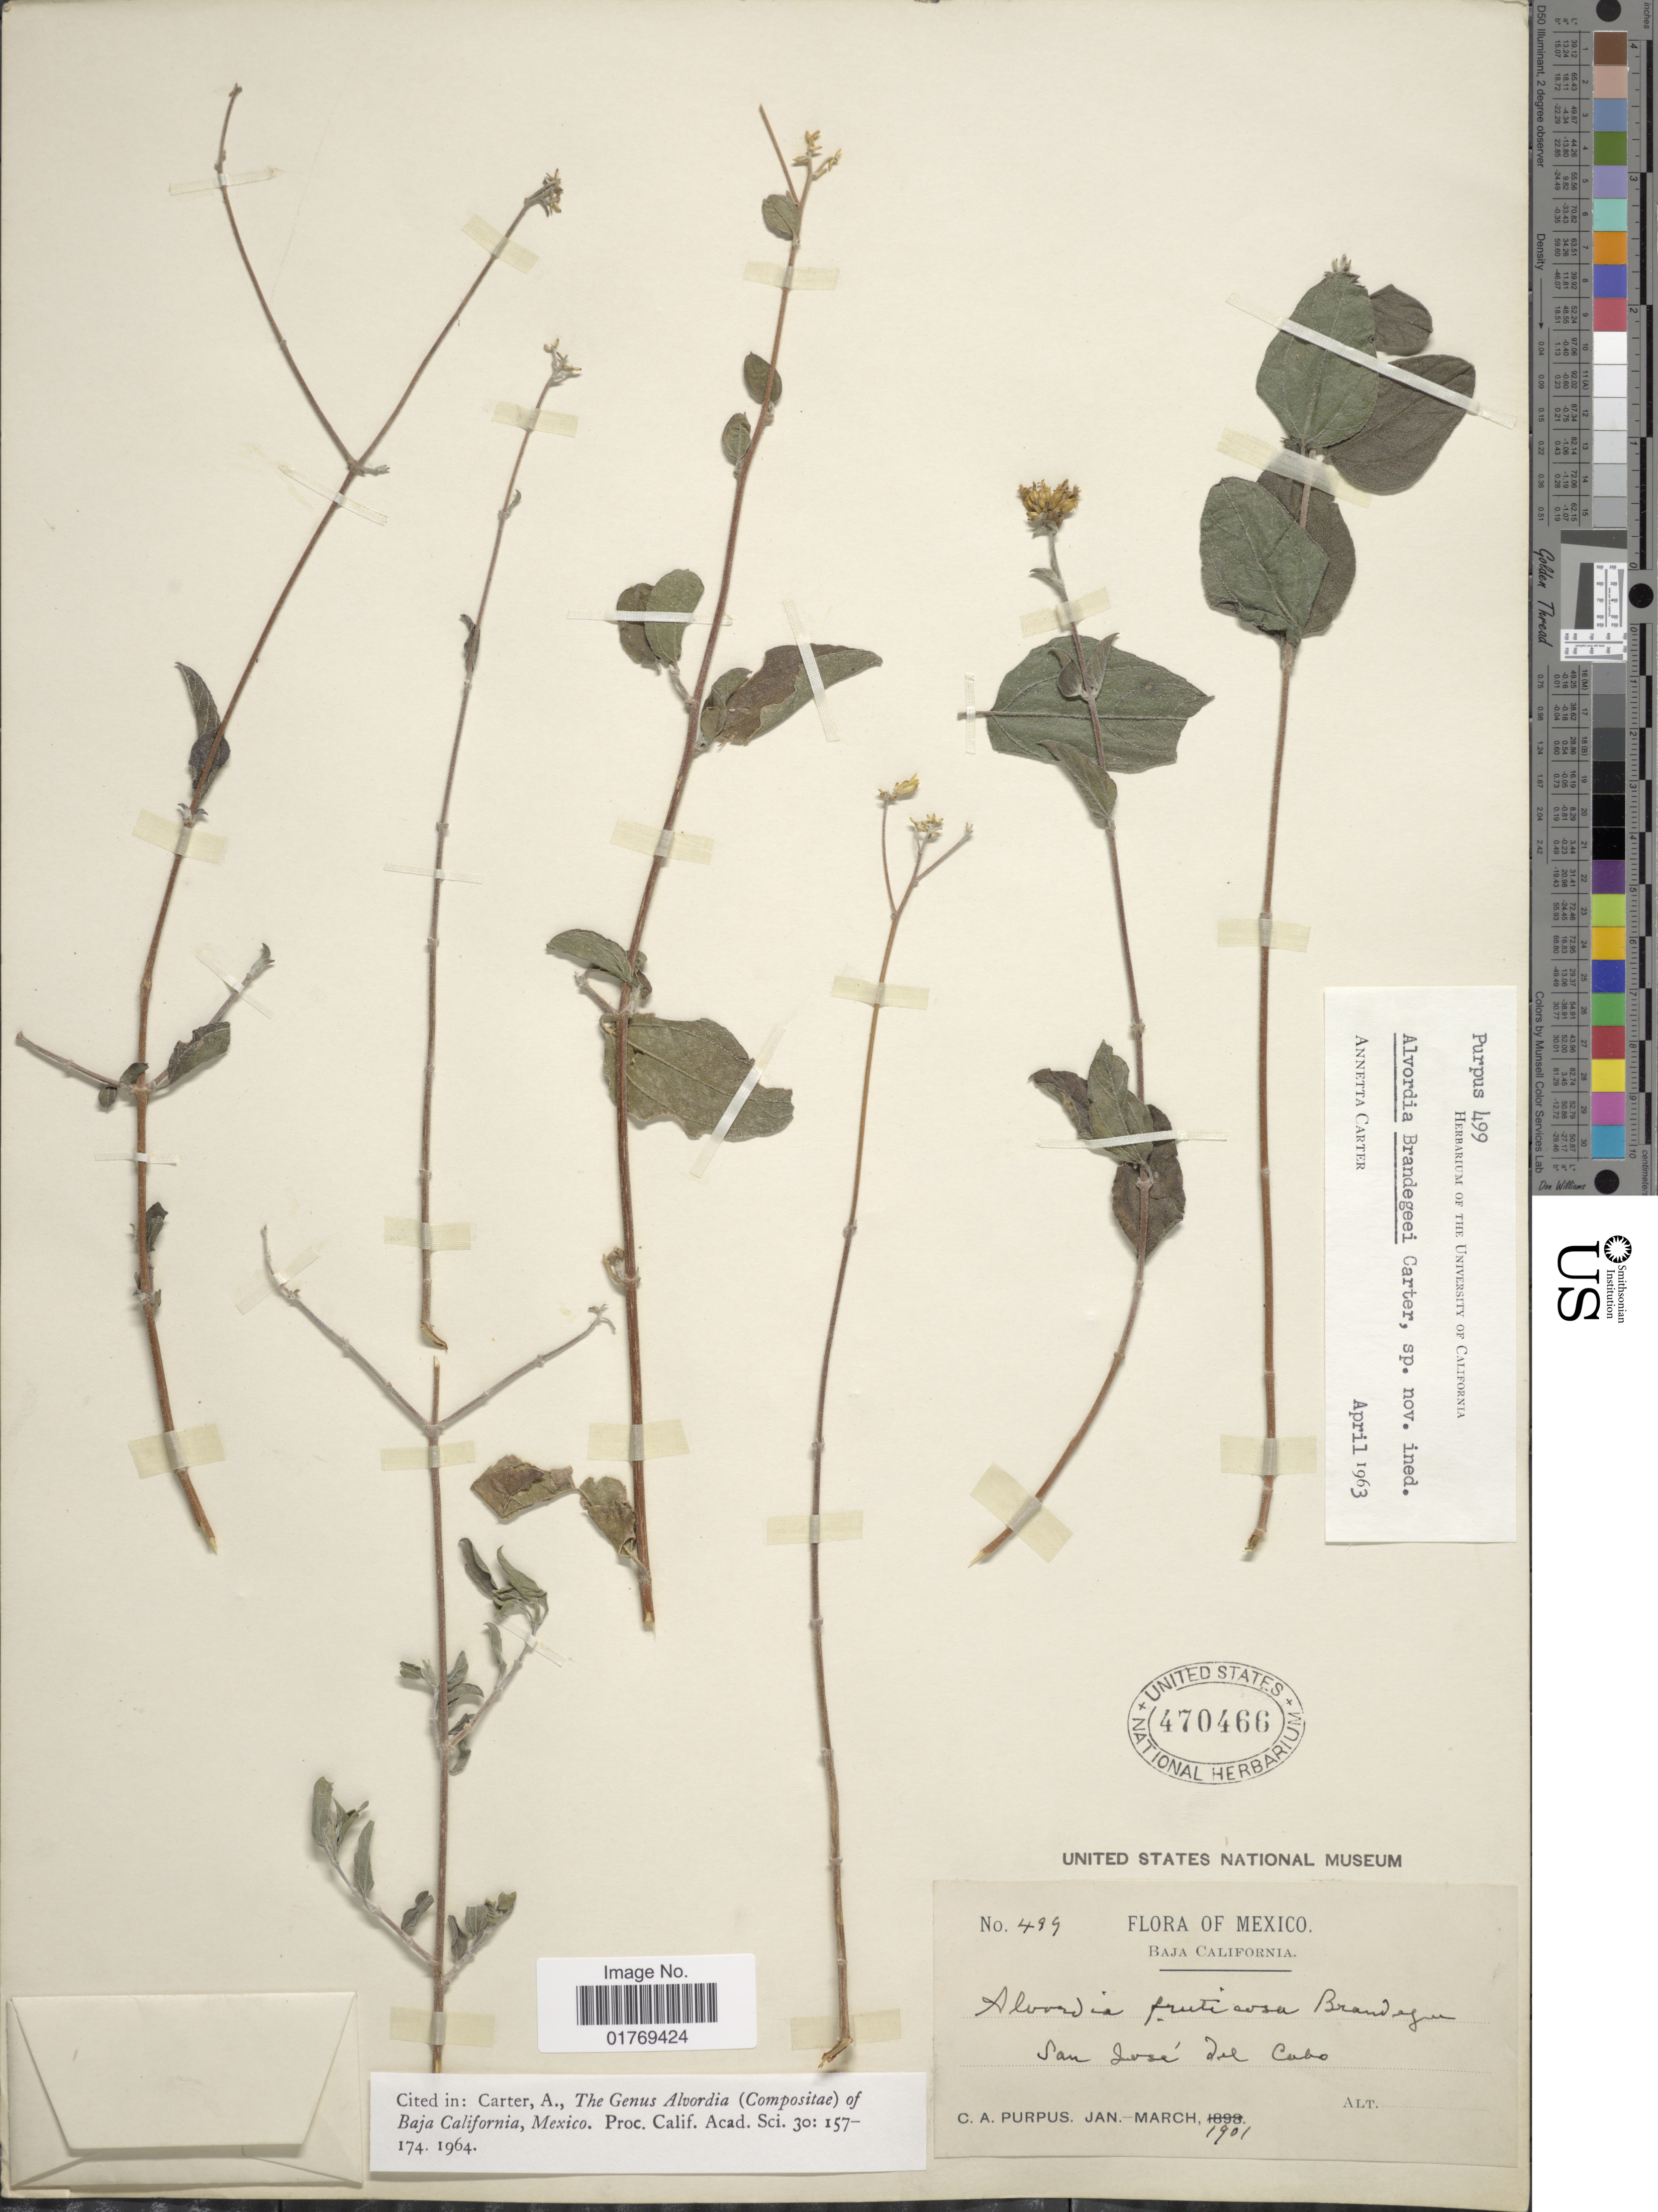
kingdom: Plantae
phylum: Tracheophyta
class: Magnoliopsida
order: Asterales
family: Asteraceae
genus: Alvordia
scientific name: Alvordia brandegeei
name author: A.M. Carter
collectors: C. A. Purpus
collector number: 499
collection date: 1901-01/1901-03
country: Mexico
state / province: Baja California Sur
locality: San José del Cabo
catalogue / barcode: US 470466